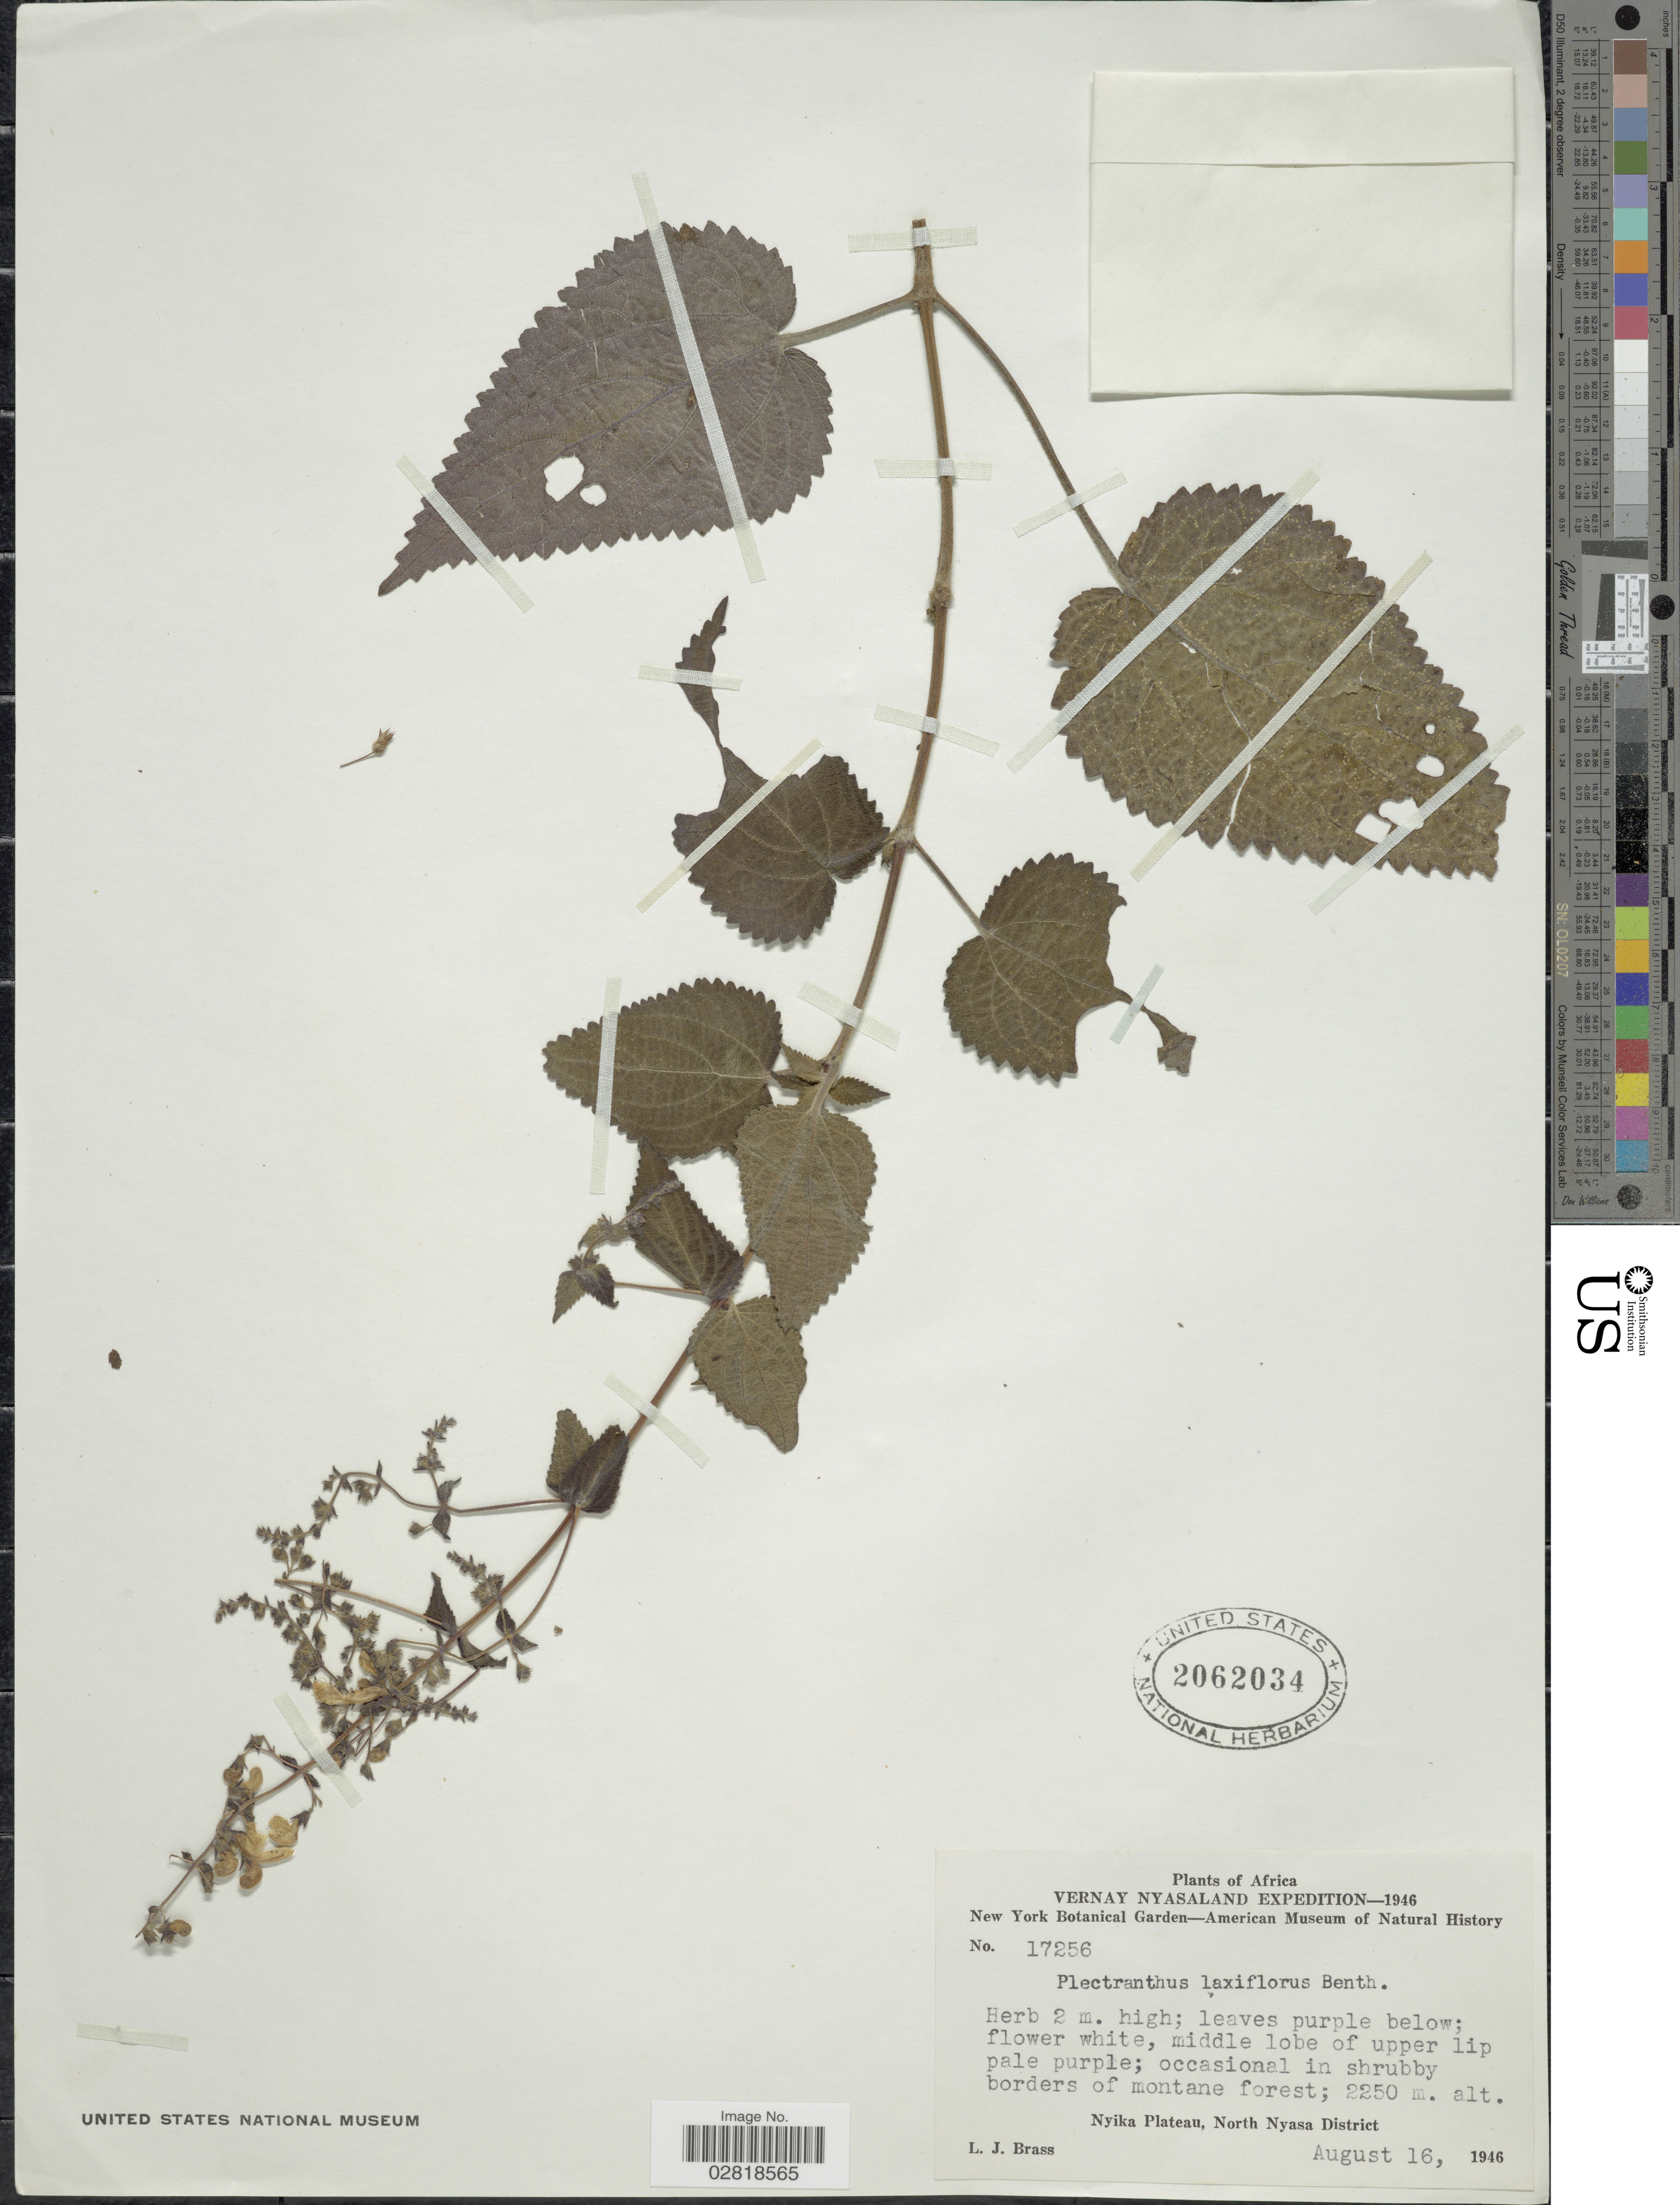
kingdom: Plantae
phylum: Tracheophyta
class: Magnoliopsida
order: Lamiales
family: Lamiaceae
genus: Plectranthus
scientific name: Plectranthus laxiflorus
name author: Benth.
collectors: L. J. Brass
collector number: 17256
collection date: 1946-08-16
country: Malawi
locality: Vernay Nyasaland. Nyika Plateau, North Nyasa District.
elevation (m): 2250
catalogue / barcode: US 2062034